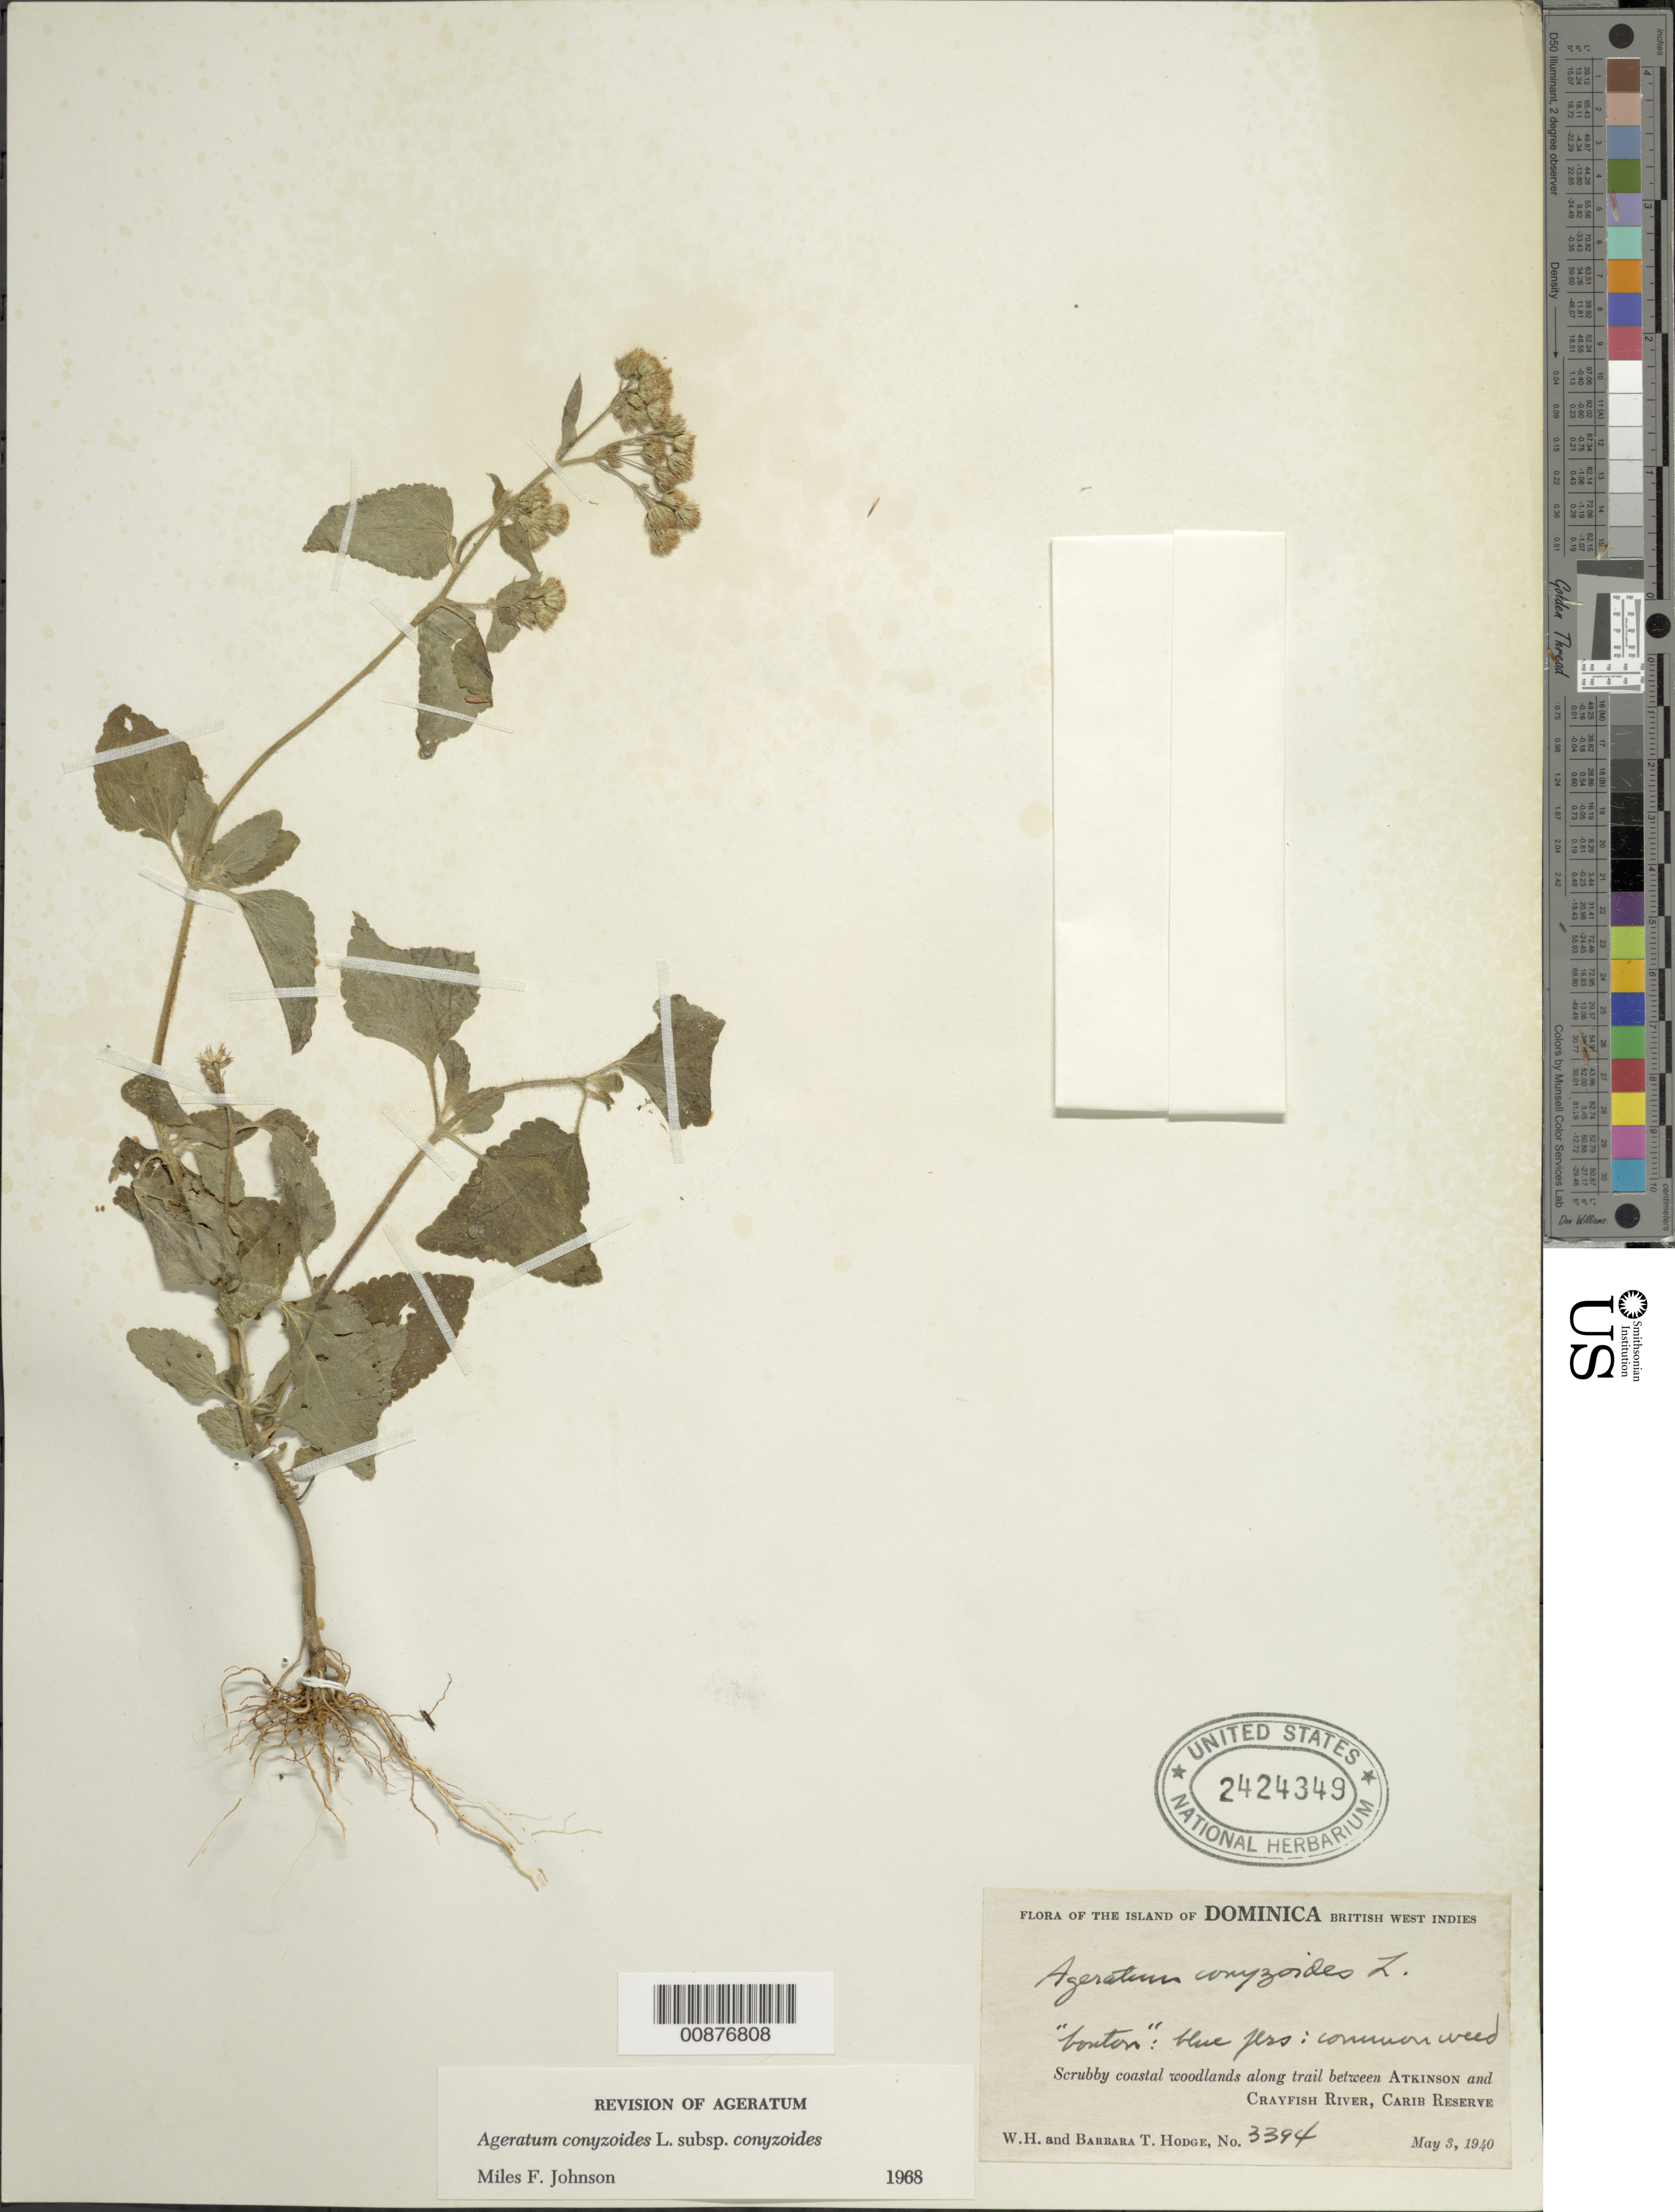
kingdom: Plantae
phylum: Tracheophyta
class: Magnoliopsida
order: Asterales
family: Asteraceae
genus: Ageratum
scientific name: Ageratum conyzoides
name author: L.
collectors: W. Hodge & B. Hodge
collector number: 3394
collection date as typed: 03 May 1940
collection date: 1940-05-03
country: Dominica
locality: Along trail between Atkinson and Crayfish River, Carib Reserve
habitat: Scrubby coastal woodlands along trail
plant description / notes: Common name: Bouton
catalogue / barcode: US 2424349